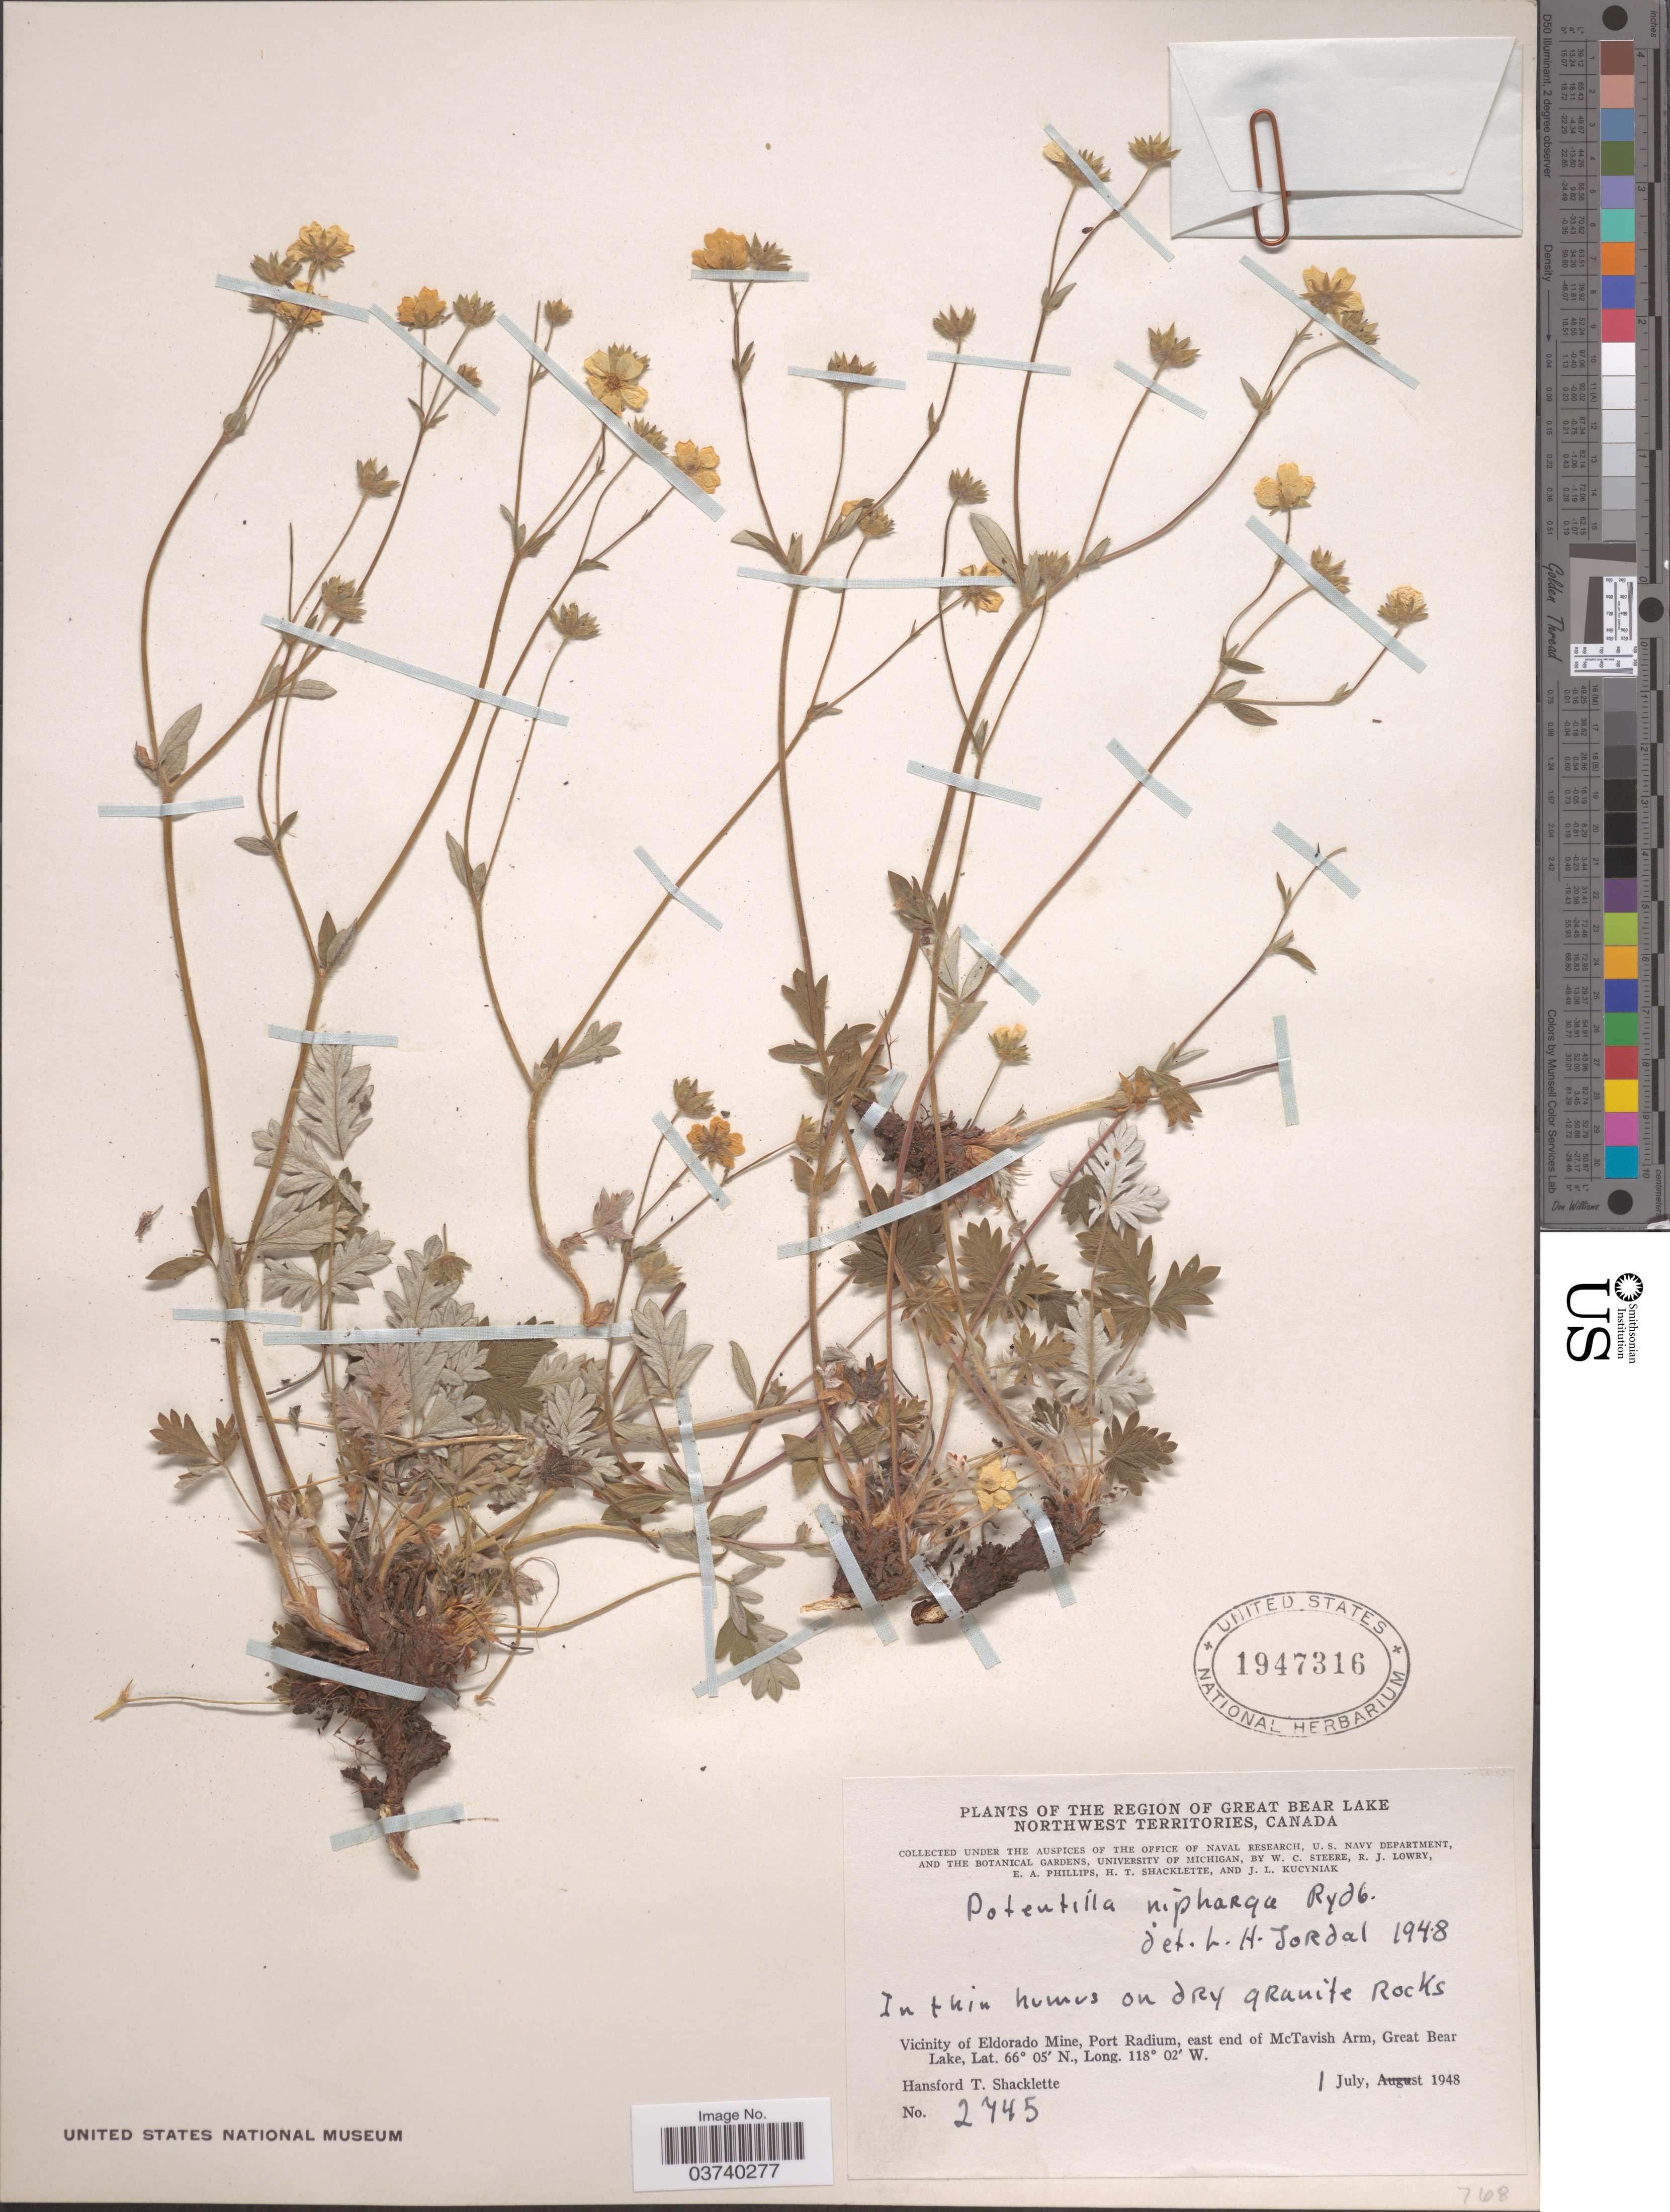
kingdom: Plantae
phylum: Tracheophyta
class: Magnoliopsida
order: Rosales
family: Rosaceae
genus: Potentilla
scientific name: Potentilla nivea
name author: L.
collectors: H. Shacklette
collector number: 2745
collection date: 1948-07-01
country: Canada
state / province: Northwest Territories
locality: The Region of Great Bear Lake. Vicinity of Eldorado Mine, Port Radium, east end of McTavish Arm, Great Bear Lake.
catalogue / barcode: US 1947316